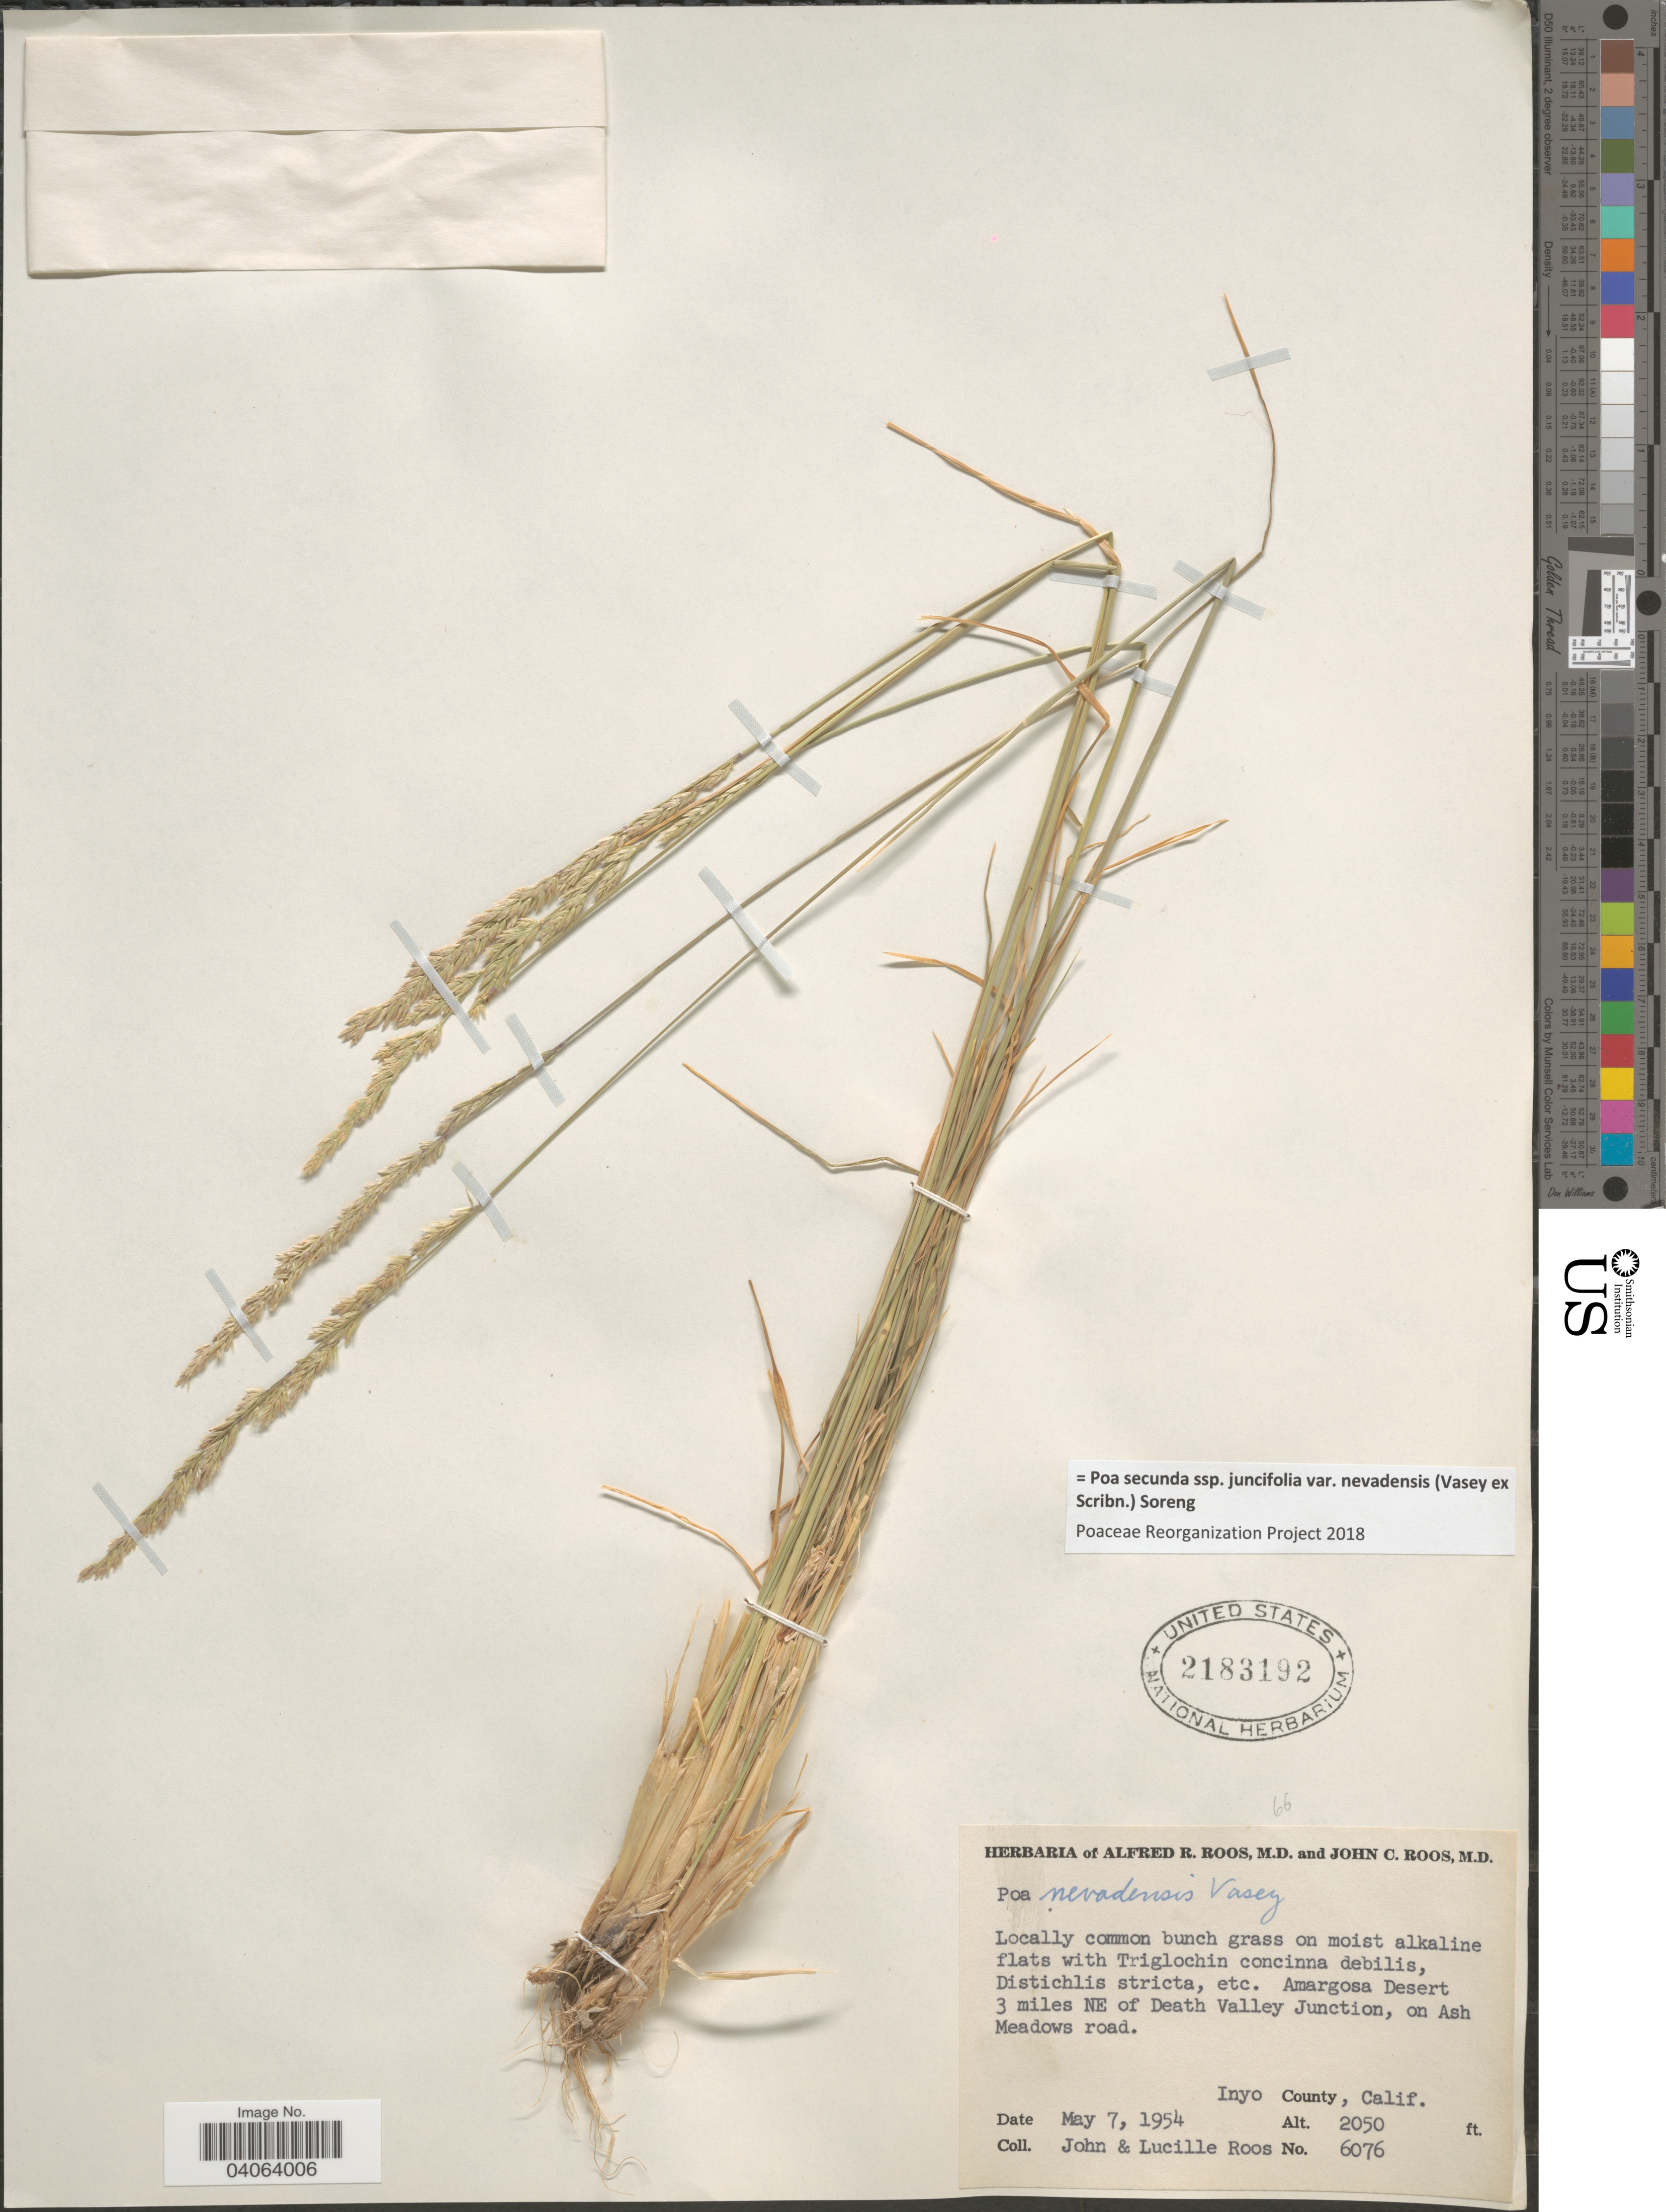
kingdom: Plantae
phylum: Tracheophyta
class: Liliopsida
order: Poales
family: Poaceae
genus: Poa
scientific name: Poa secunda subsp. juncifolia var. nevadensis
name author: (Vasey ex Scribn.) Soreng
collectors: J. C. Roos & L. Roos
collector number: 6076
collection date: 1954-05-07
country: United States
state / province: California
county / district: Inyo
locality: Amargosa Desert 3 miles NE of Death Valley Junction, on Ash Meadows road. Inyo County.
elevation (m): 625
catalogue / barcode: US 2183192